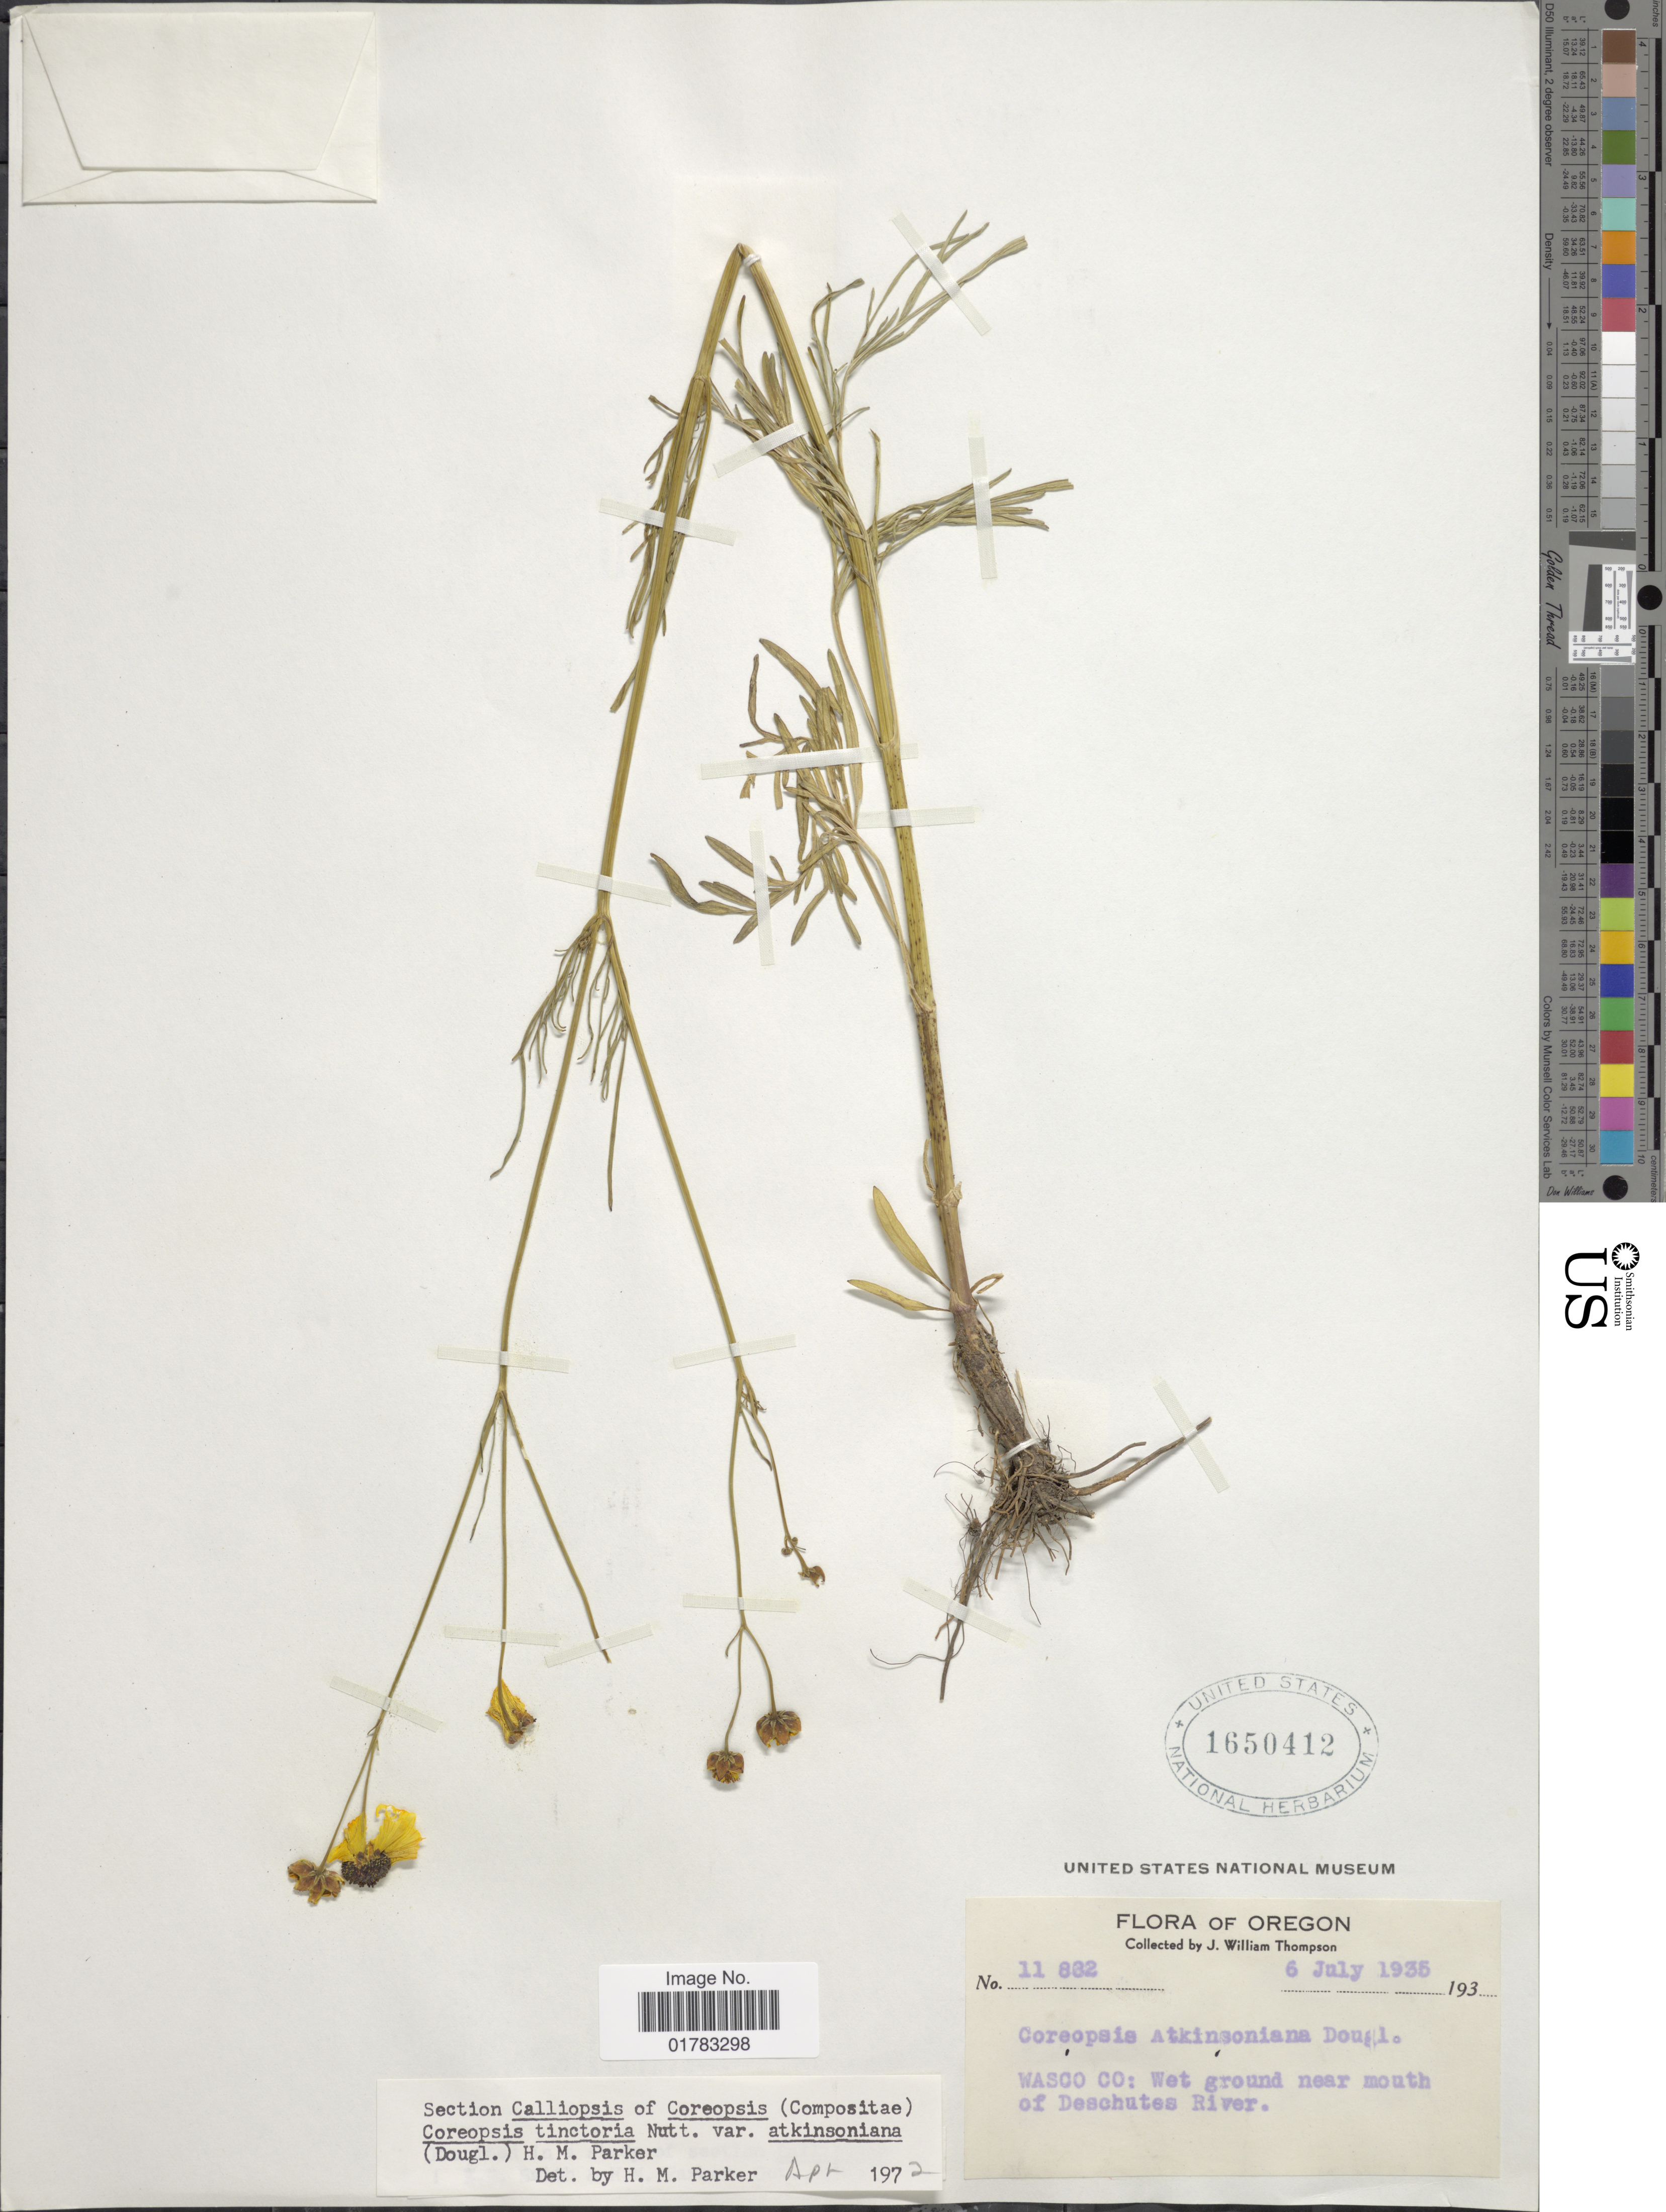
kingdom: Plantae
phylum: Tracheophyta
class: Magnoliopsida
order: Asterales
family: Asteraceae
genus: Coreopsis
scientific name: Coreopsis tinctoria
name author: Nutt.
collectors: J. W. Thompson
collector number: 11882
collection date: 1935-07-06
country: United States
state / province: Oregon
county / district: Wasco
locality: Wasco Co., wet ground near mouth of Deschutes River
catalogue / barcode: US 1650412